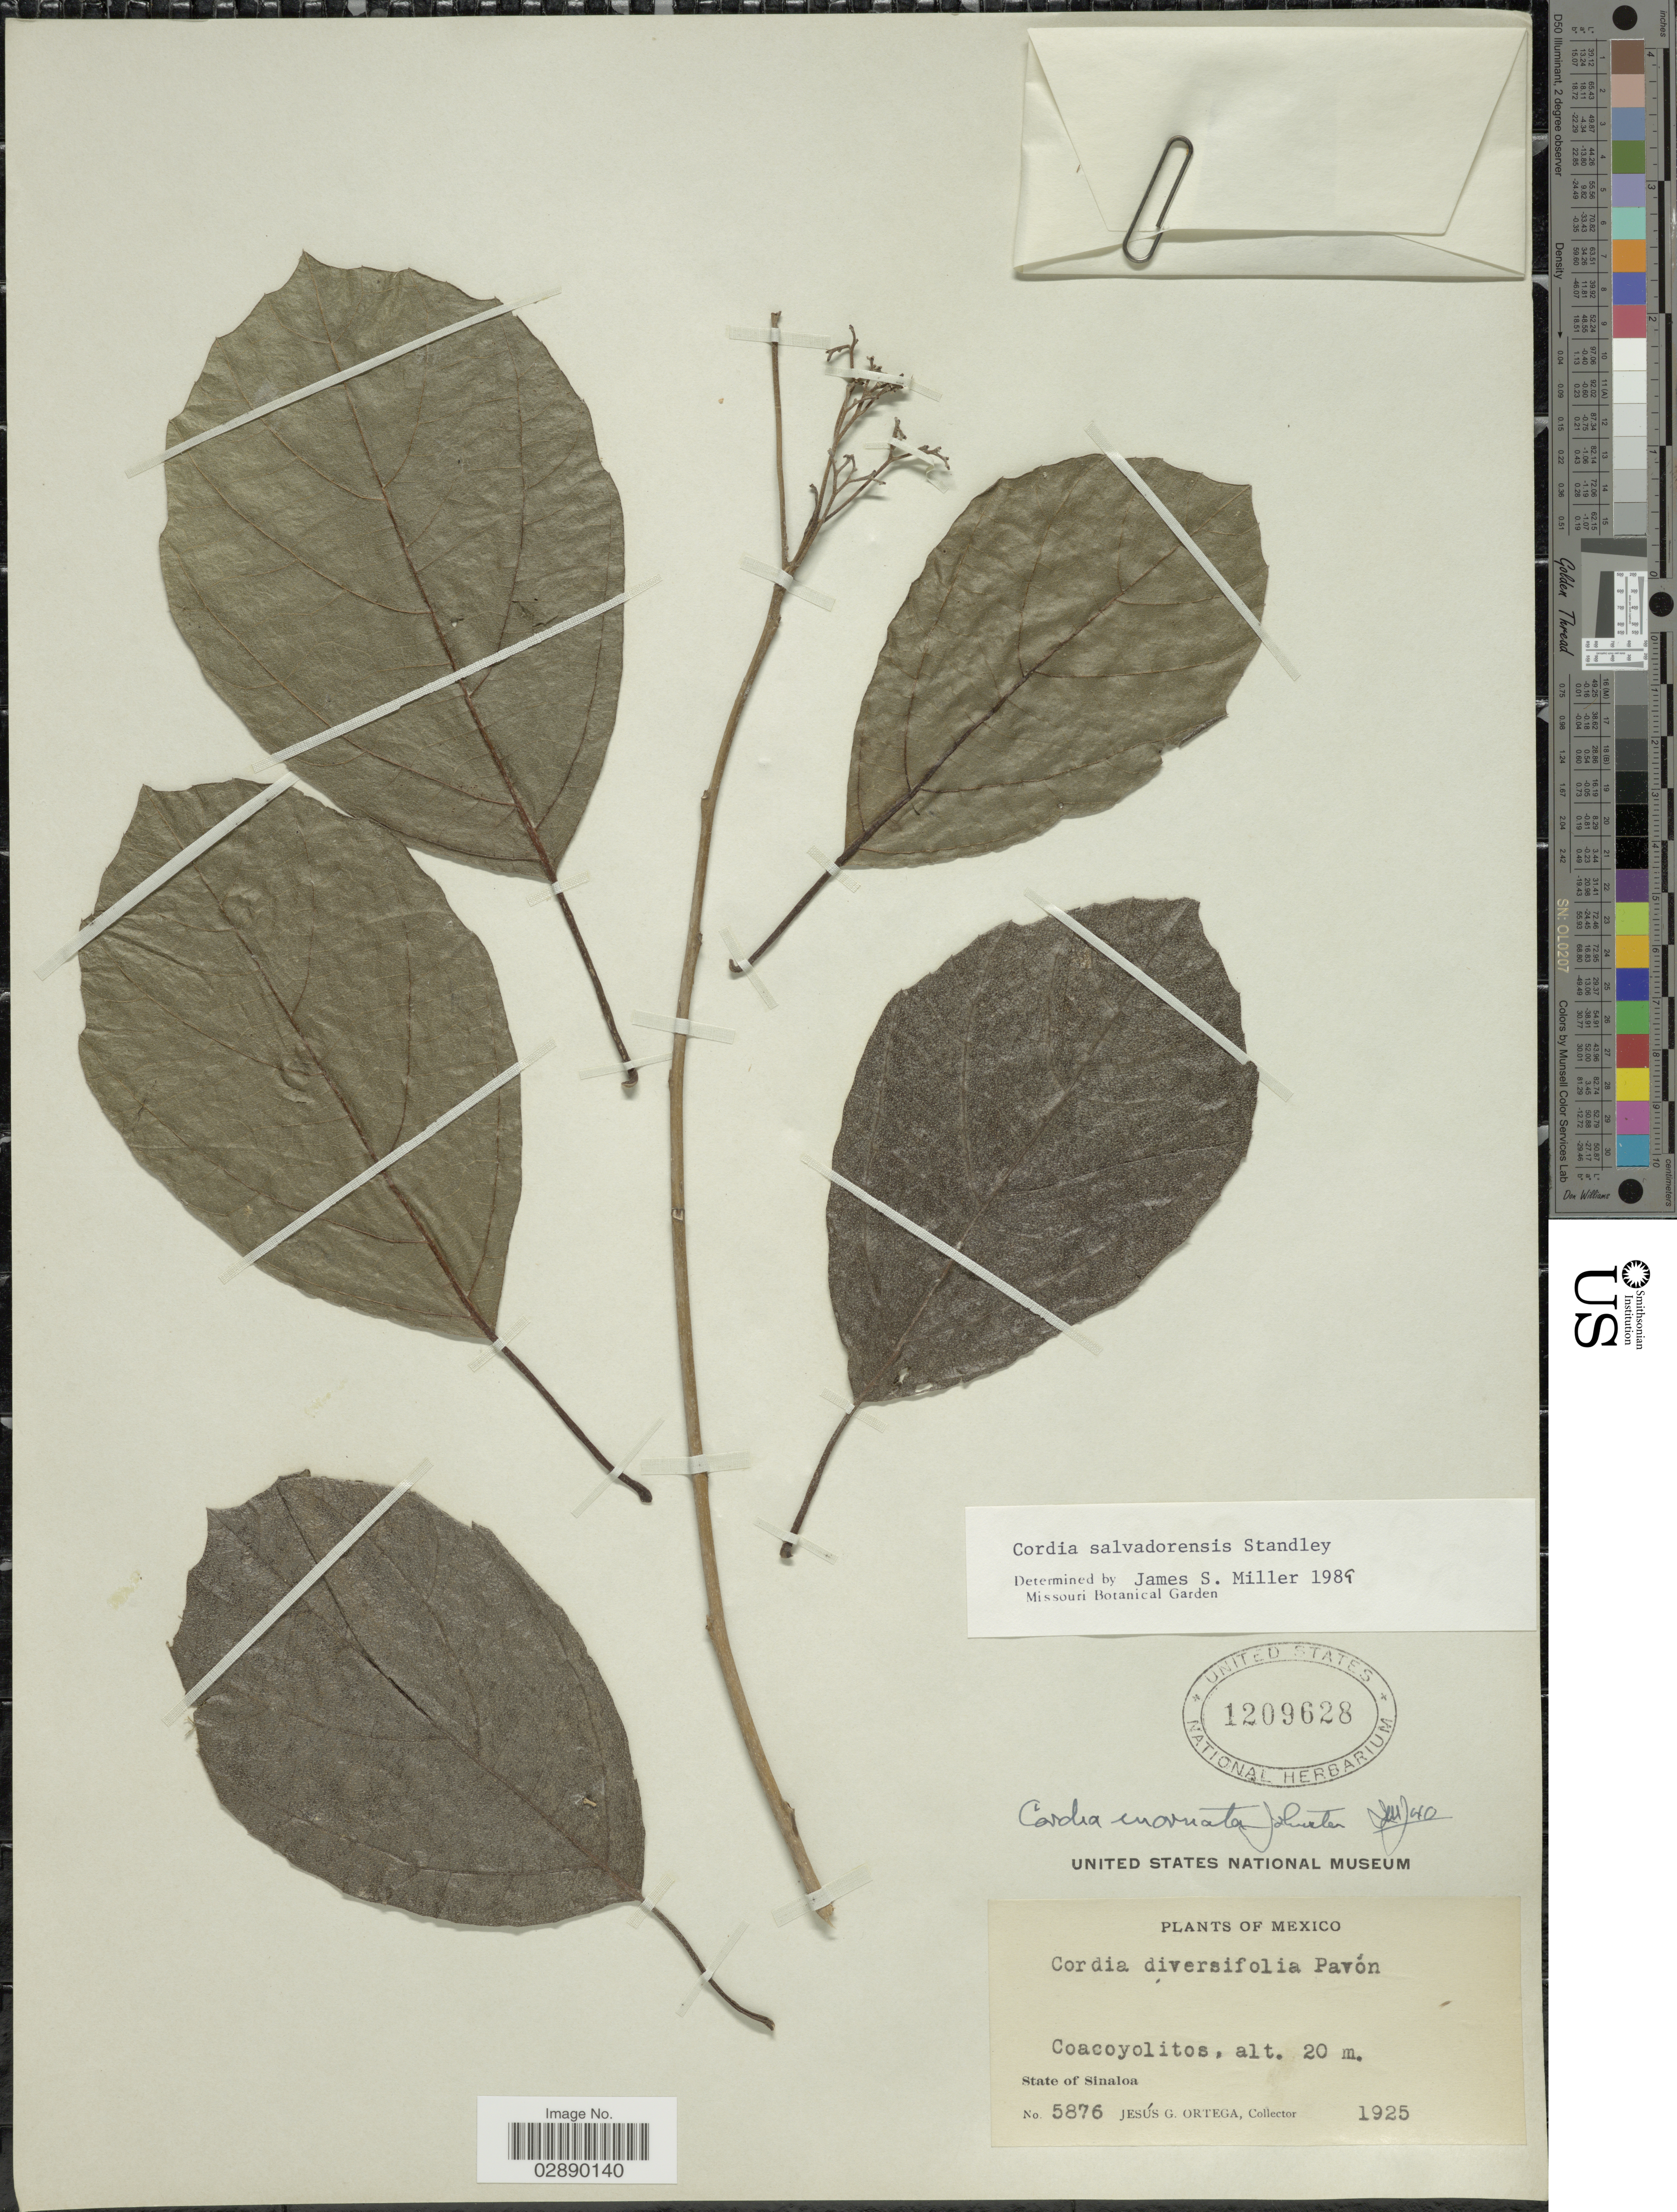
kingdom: Plantae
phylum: Tracheophyta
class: Magnoliopsida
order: Boraginales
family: Cordiaceae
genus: Cordia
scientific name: Cordia salvadorensis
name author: Standl.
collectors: J. Ortega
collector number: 5876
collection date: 1925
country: Mexico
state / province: Sinaloa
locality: Coacoyolitos.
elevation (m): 20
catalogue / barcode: US 1209628